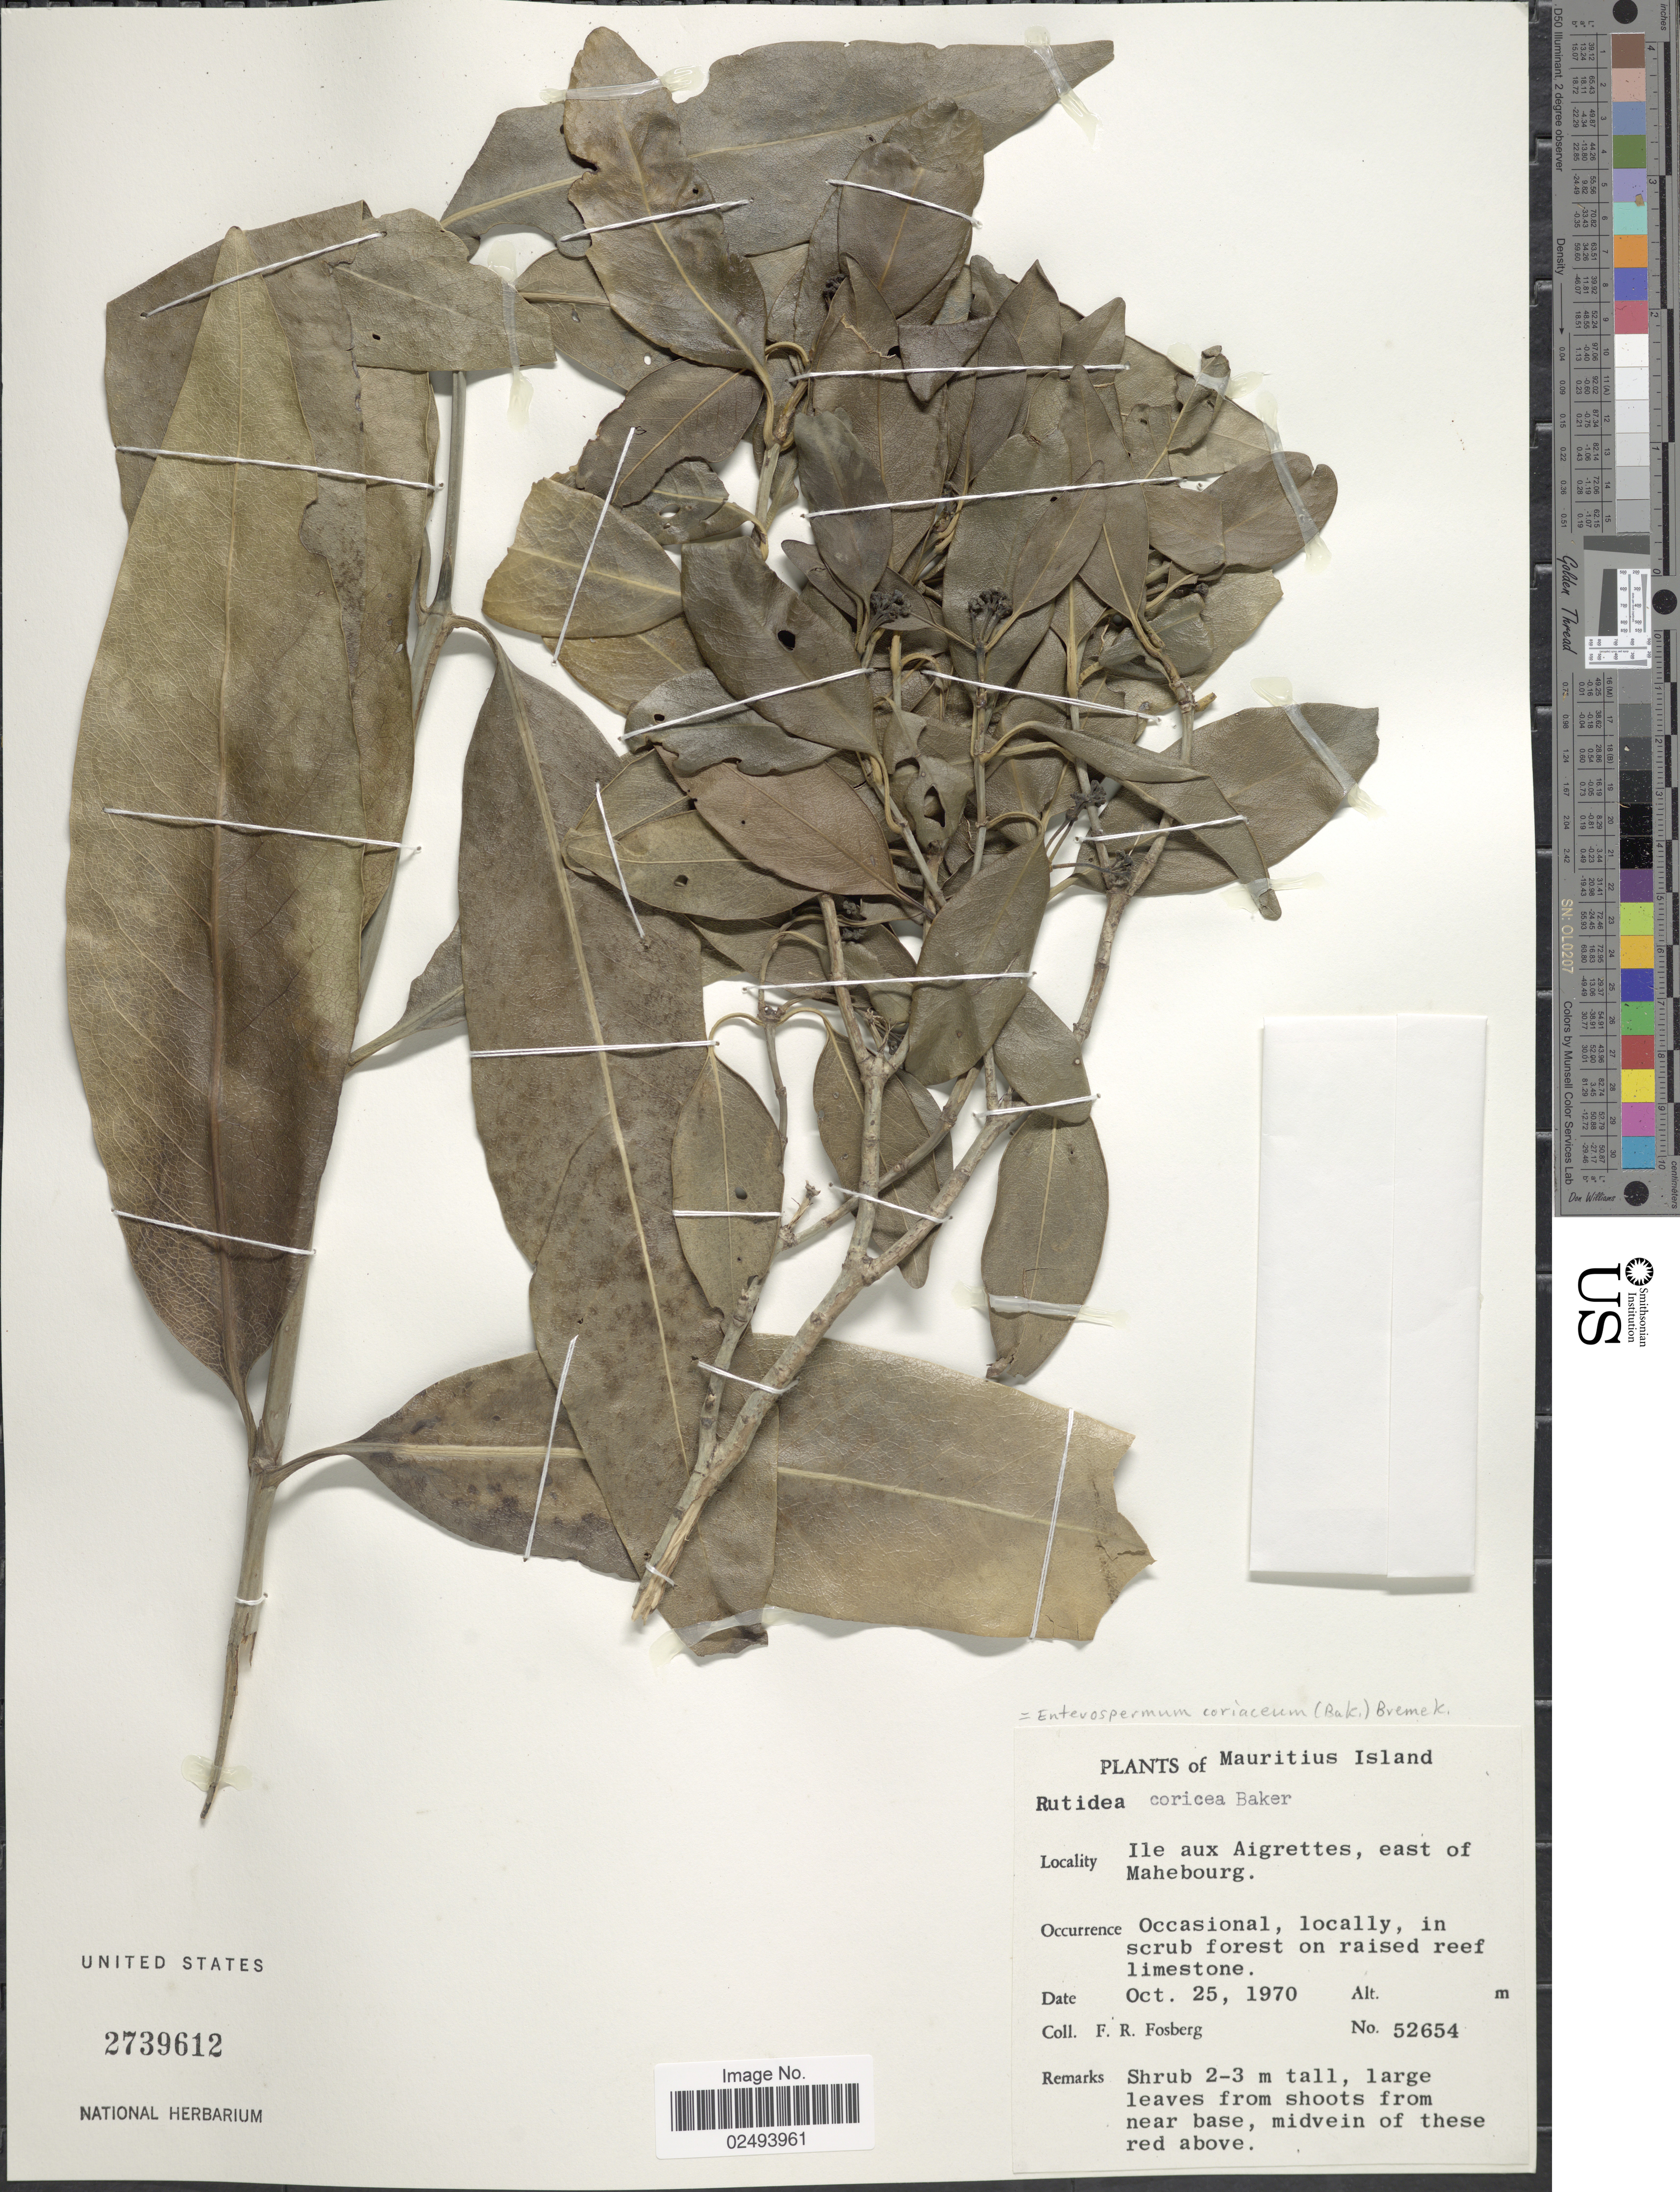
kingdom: Plantae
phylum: Tracheophyta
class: Magnoliopsida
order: Gentianales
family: Rubiaceae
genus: Enterospermum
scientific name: Enterospermum coriaceum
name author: (Baker) Bremek.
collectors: F. R. Fosberg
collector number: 52654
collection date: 1970-10-25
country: Mauritius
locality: Ile aux Aigrettes, east of Mahebourg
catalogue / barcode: US 2739612